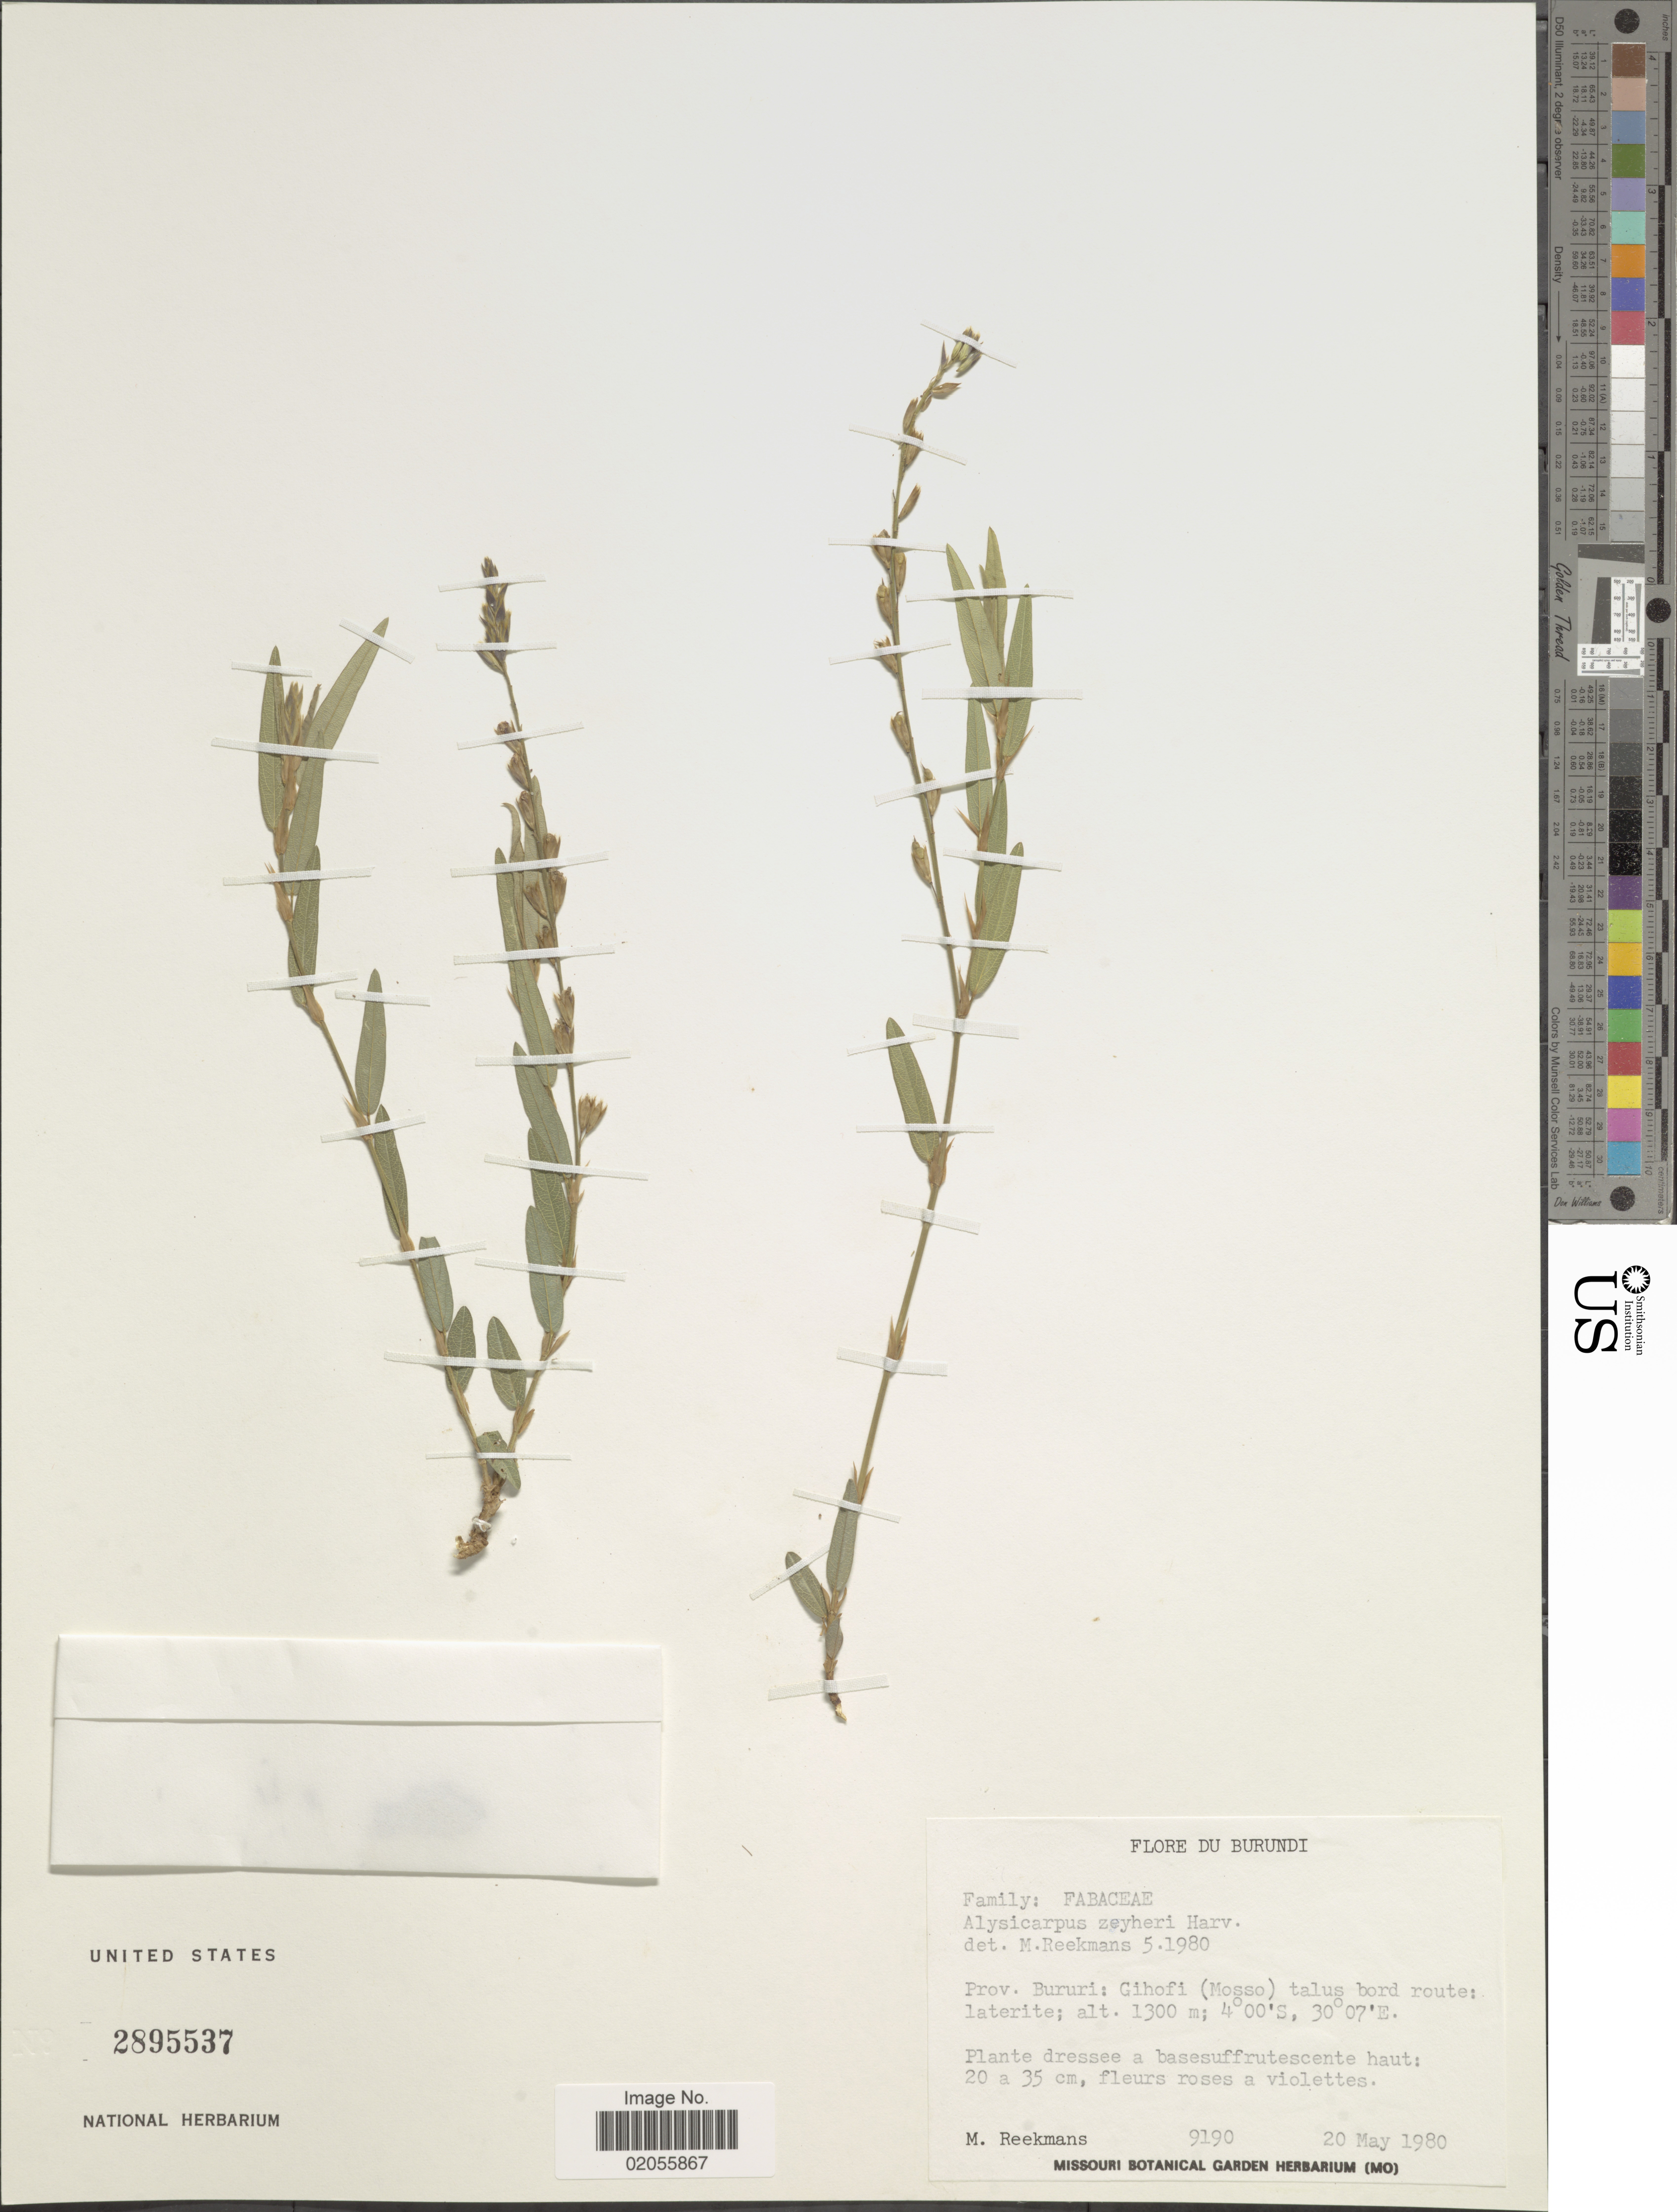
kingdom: Plantae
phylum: Tracheophyta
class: Magnoliopsida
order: Fabales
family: Fabaceae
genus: Alysicarpus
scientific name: Alysicarpus zeyheri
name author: Harv.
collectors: M. Reekmans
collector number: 9190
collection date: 1980-05-20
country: Burundi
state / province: Bururi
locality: Gihofi (Mosso) talus bord route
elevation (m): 1300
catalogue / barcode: US 2895537